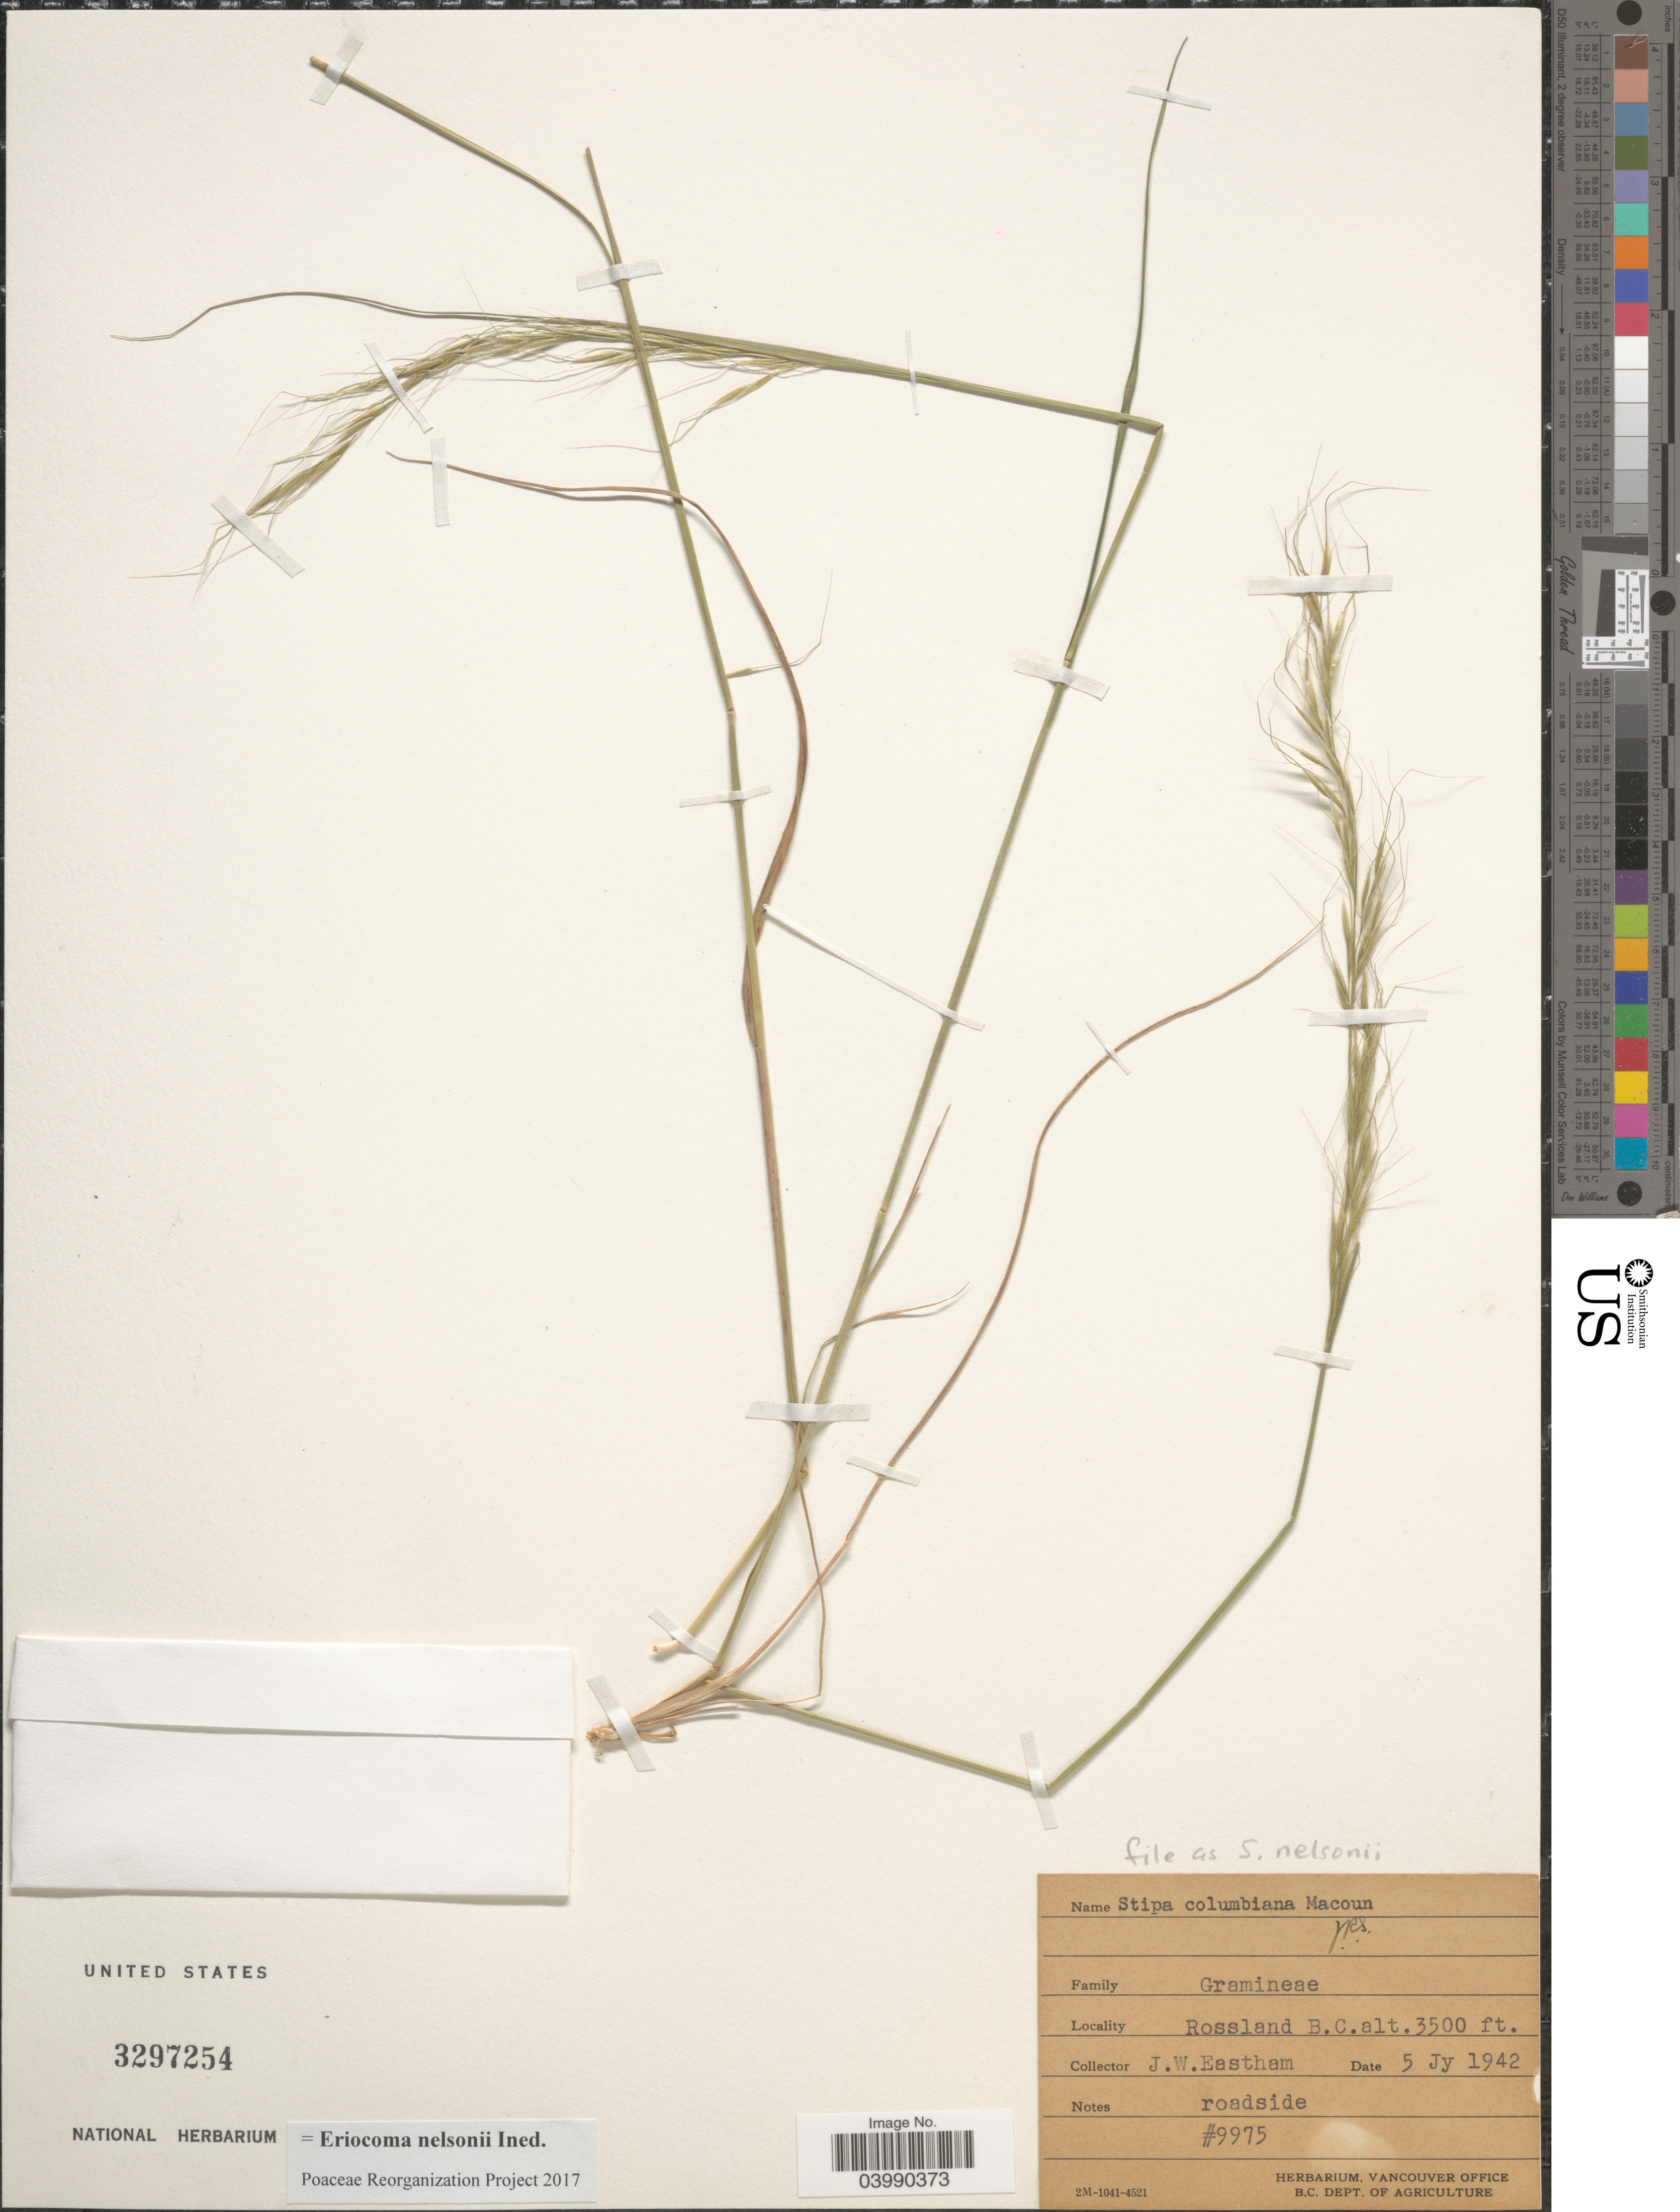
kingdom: Plantae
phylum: Tracheophyta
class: Liliopsida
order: Poales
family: Poaceae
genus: Eriocoma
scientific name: Eriocoma nelsonii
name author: (Scribn.) Romasch.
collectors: J. Eastham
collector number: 9975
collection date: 1942-07-05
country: Canada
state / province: British Columbia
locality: Rossland.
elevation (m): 1067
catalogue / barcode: US 3297254